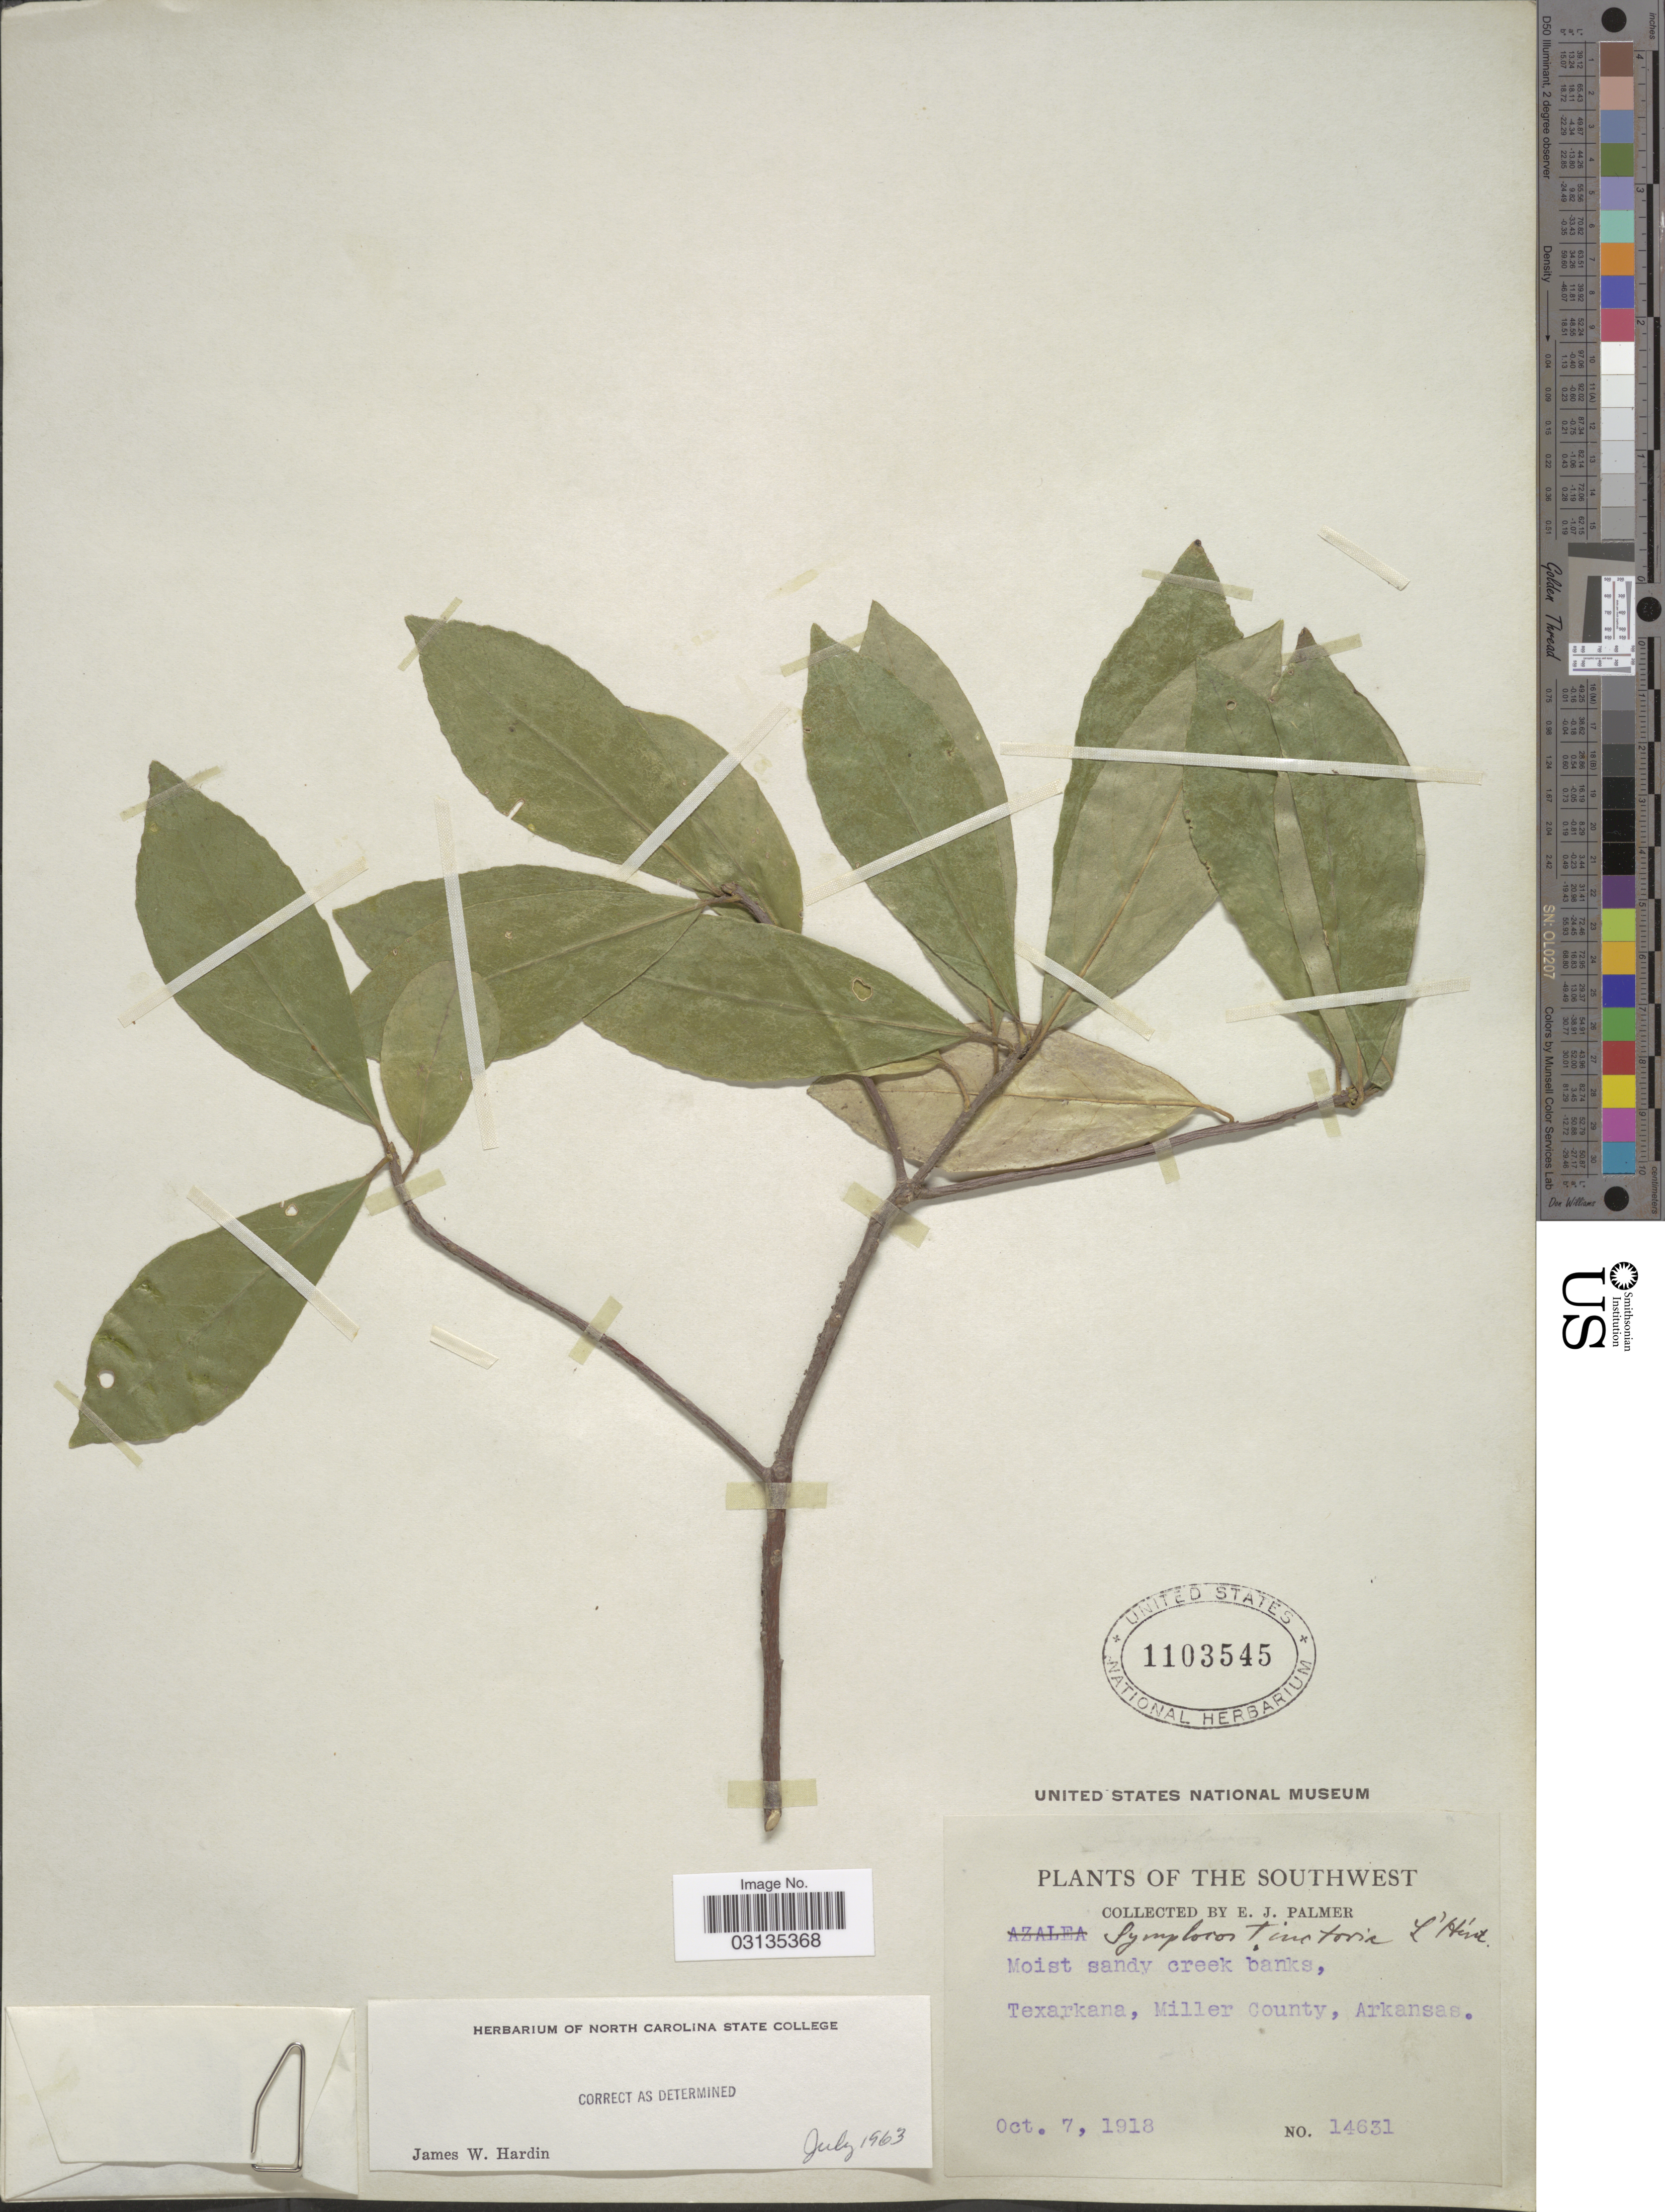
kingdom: Plantae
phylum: Tracheophyta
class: Magnoliopsida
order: Ericales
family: Symplocaceae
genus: Symplocos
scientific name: Symplocos tinctoria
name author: (L.) L'Hér.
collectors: E. J. Palmer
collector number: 14631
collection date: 1918-10-07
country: United States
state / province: Arkansas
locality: The Southwest, Texarkana, Miller County.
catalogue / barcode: US 1103545